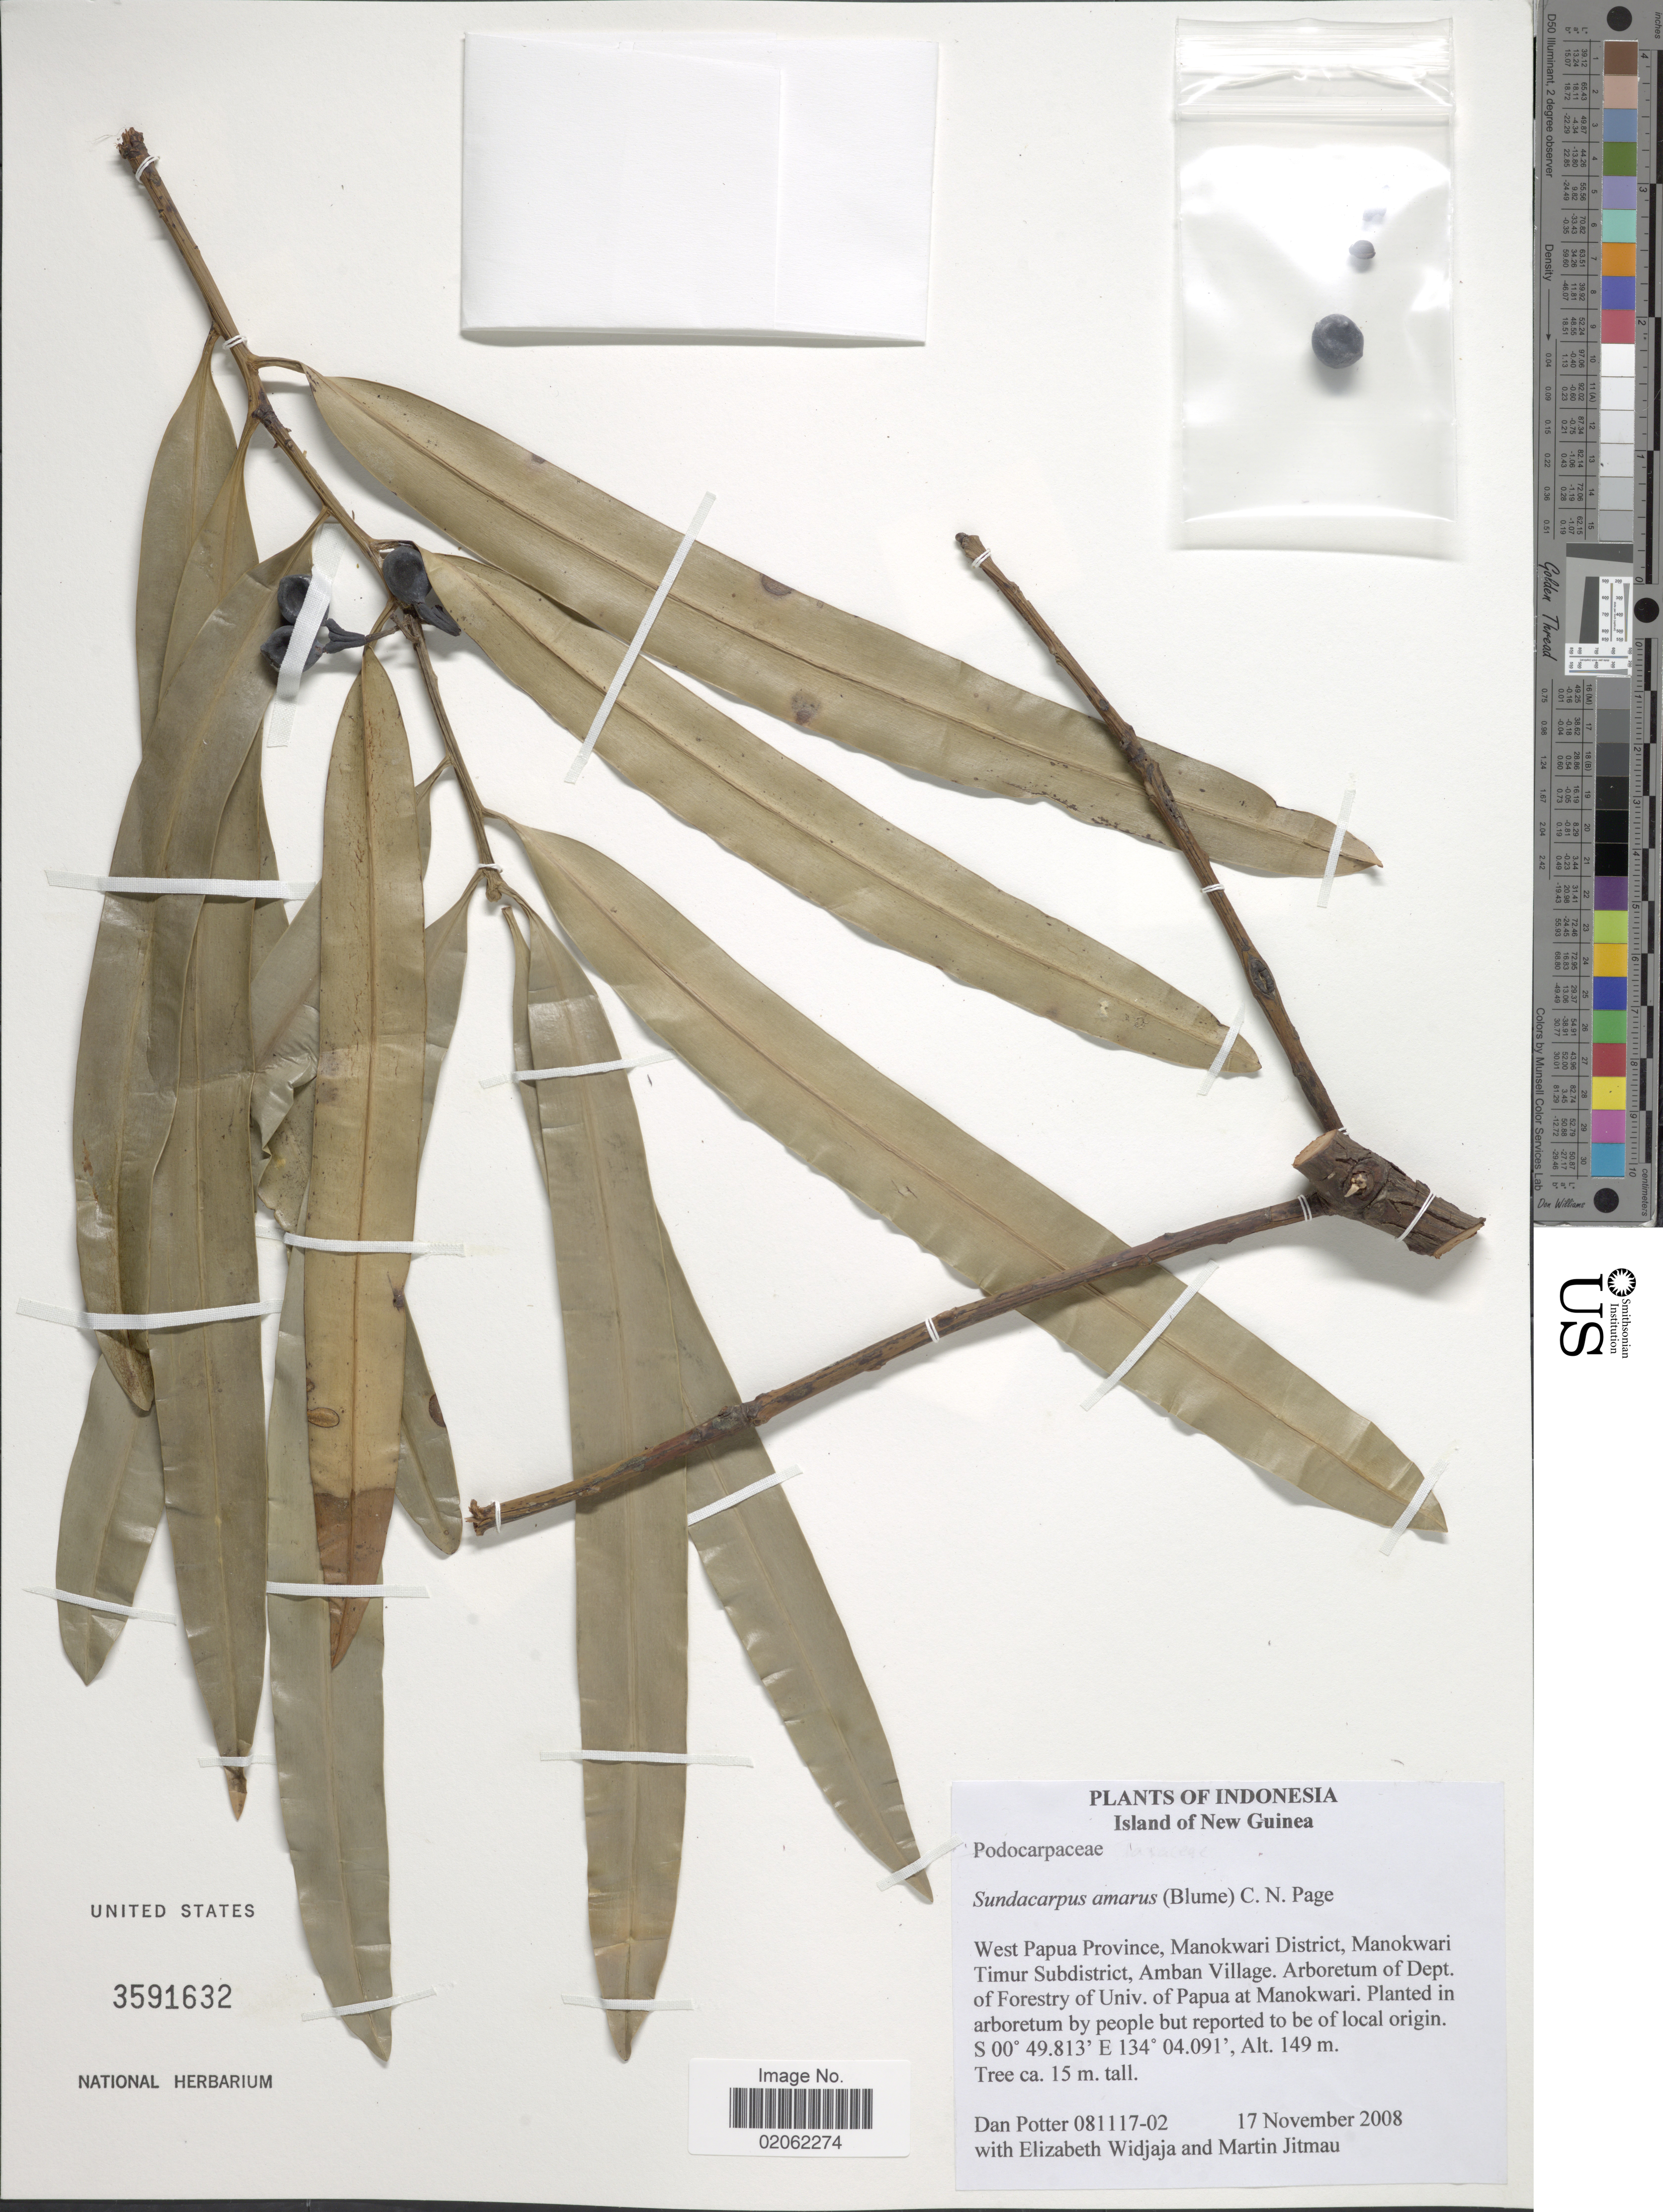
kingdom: Plantae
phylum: Tracheophyta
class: Pinopsida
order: Pinales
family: Podocarpaceae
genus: Prumnopitys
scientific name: Prumnopitys amara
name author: (Blume) de Laub.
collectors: D. Potter, E. A. Widjaja & M. Jitmau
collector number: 081117-02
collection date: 2008-11-17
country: Indonesia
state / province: Papua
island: New Guinea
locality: Island of New Guinea, West Papua Province, Manokwari District, Manokwari Timur Subdistrict, Amban Village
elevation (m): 149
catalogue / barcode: US 3591632